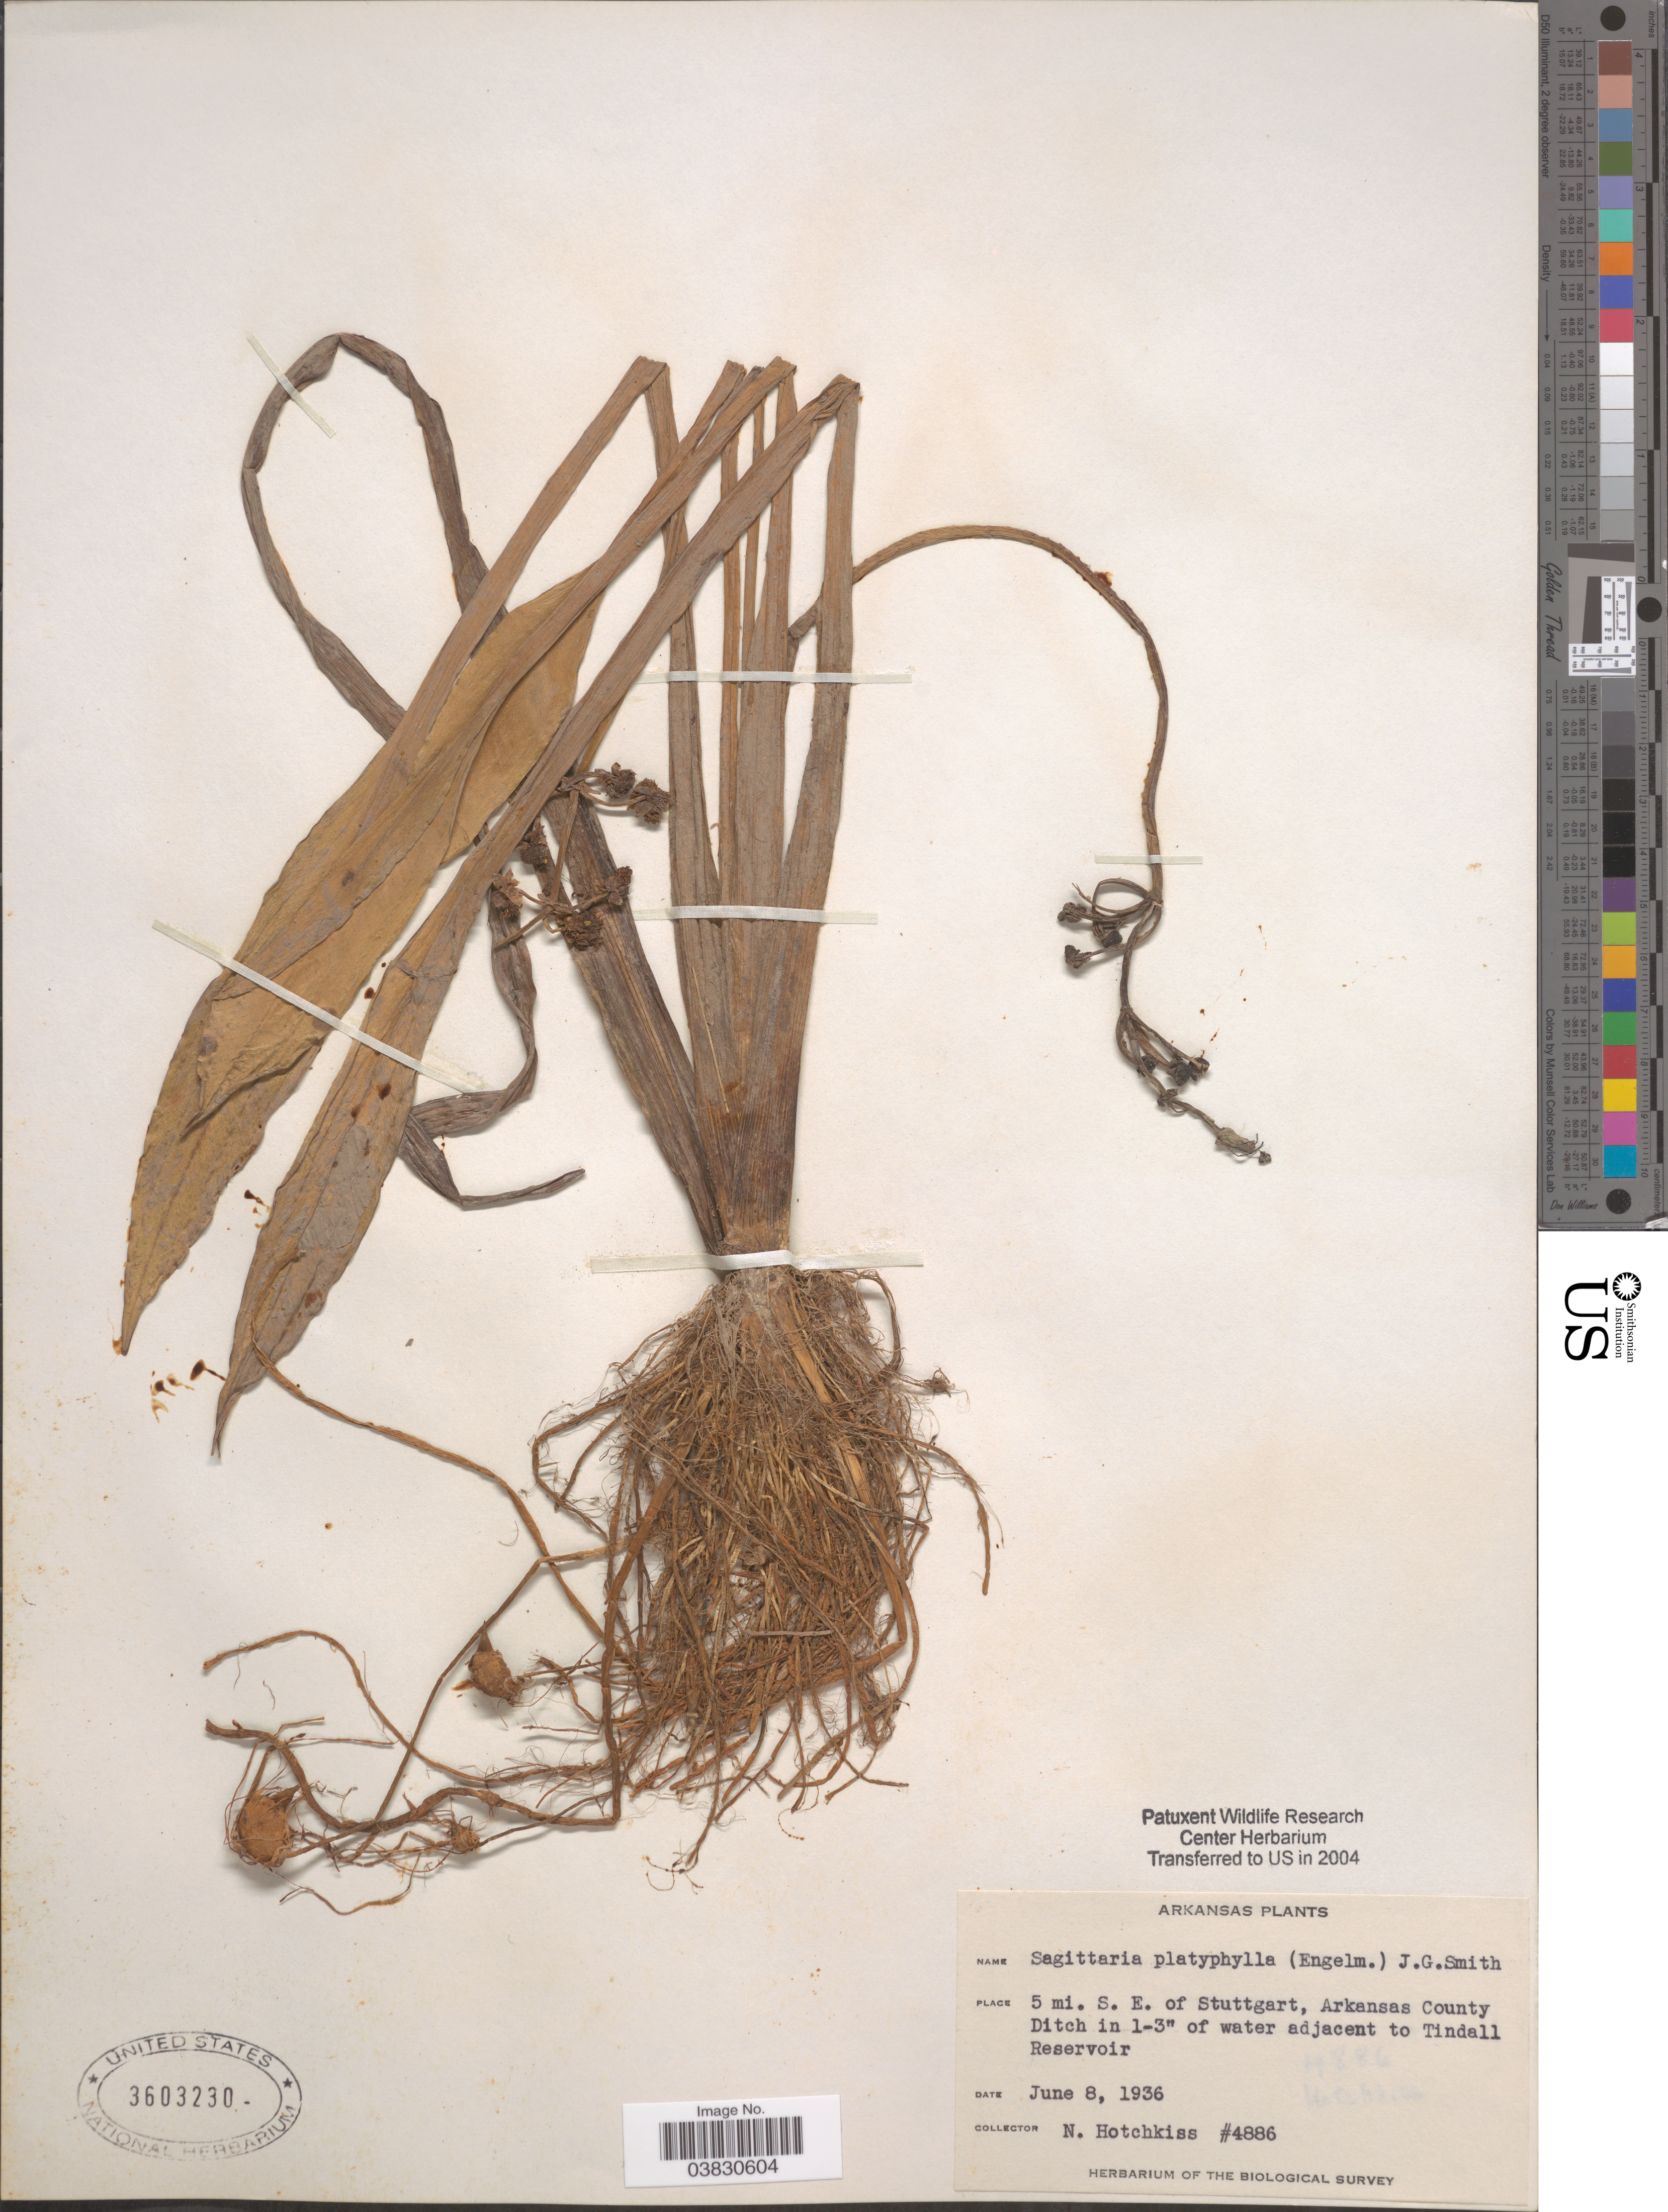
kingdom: Plantae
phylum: Tracheophyta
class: Liliopsida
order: Alismatales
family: Alismataceae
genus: Sagittaria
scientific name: Sagittaria platyphylla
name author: (Englem.) J.G. Sm.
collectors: N. Hotchkiss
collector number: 4886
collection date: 1936-06-08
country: United States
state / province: Arkansas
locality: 5 mi. S. E. of Stuttgart, Arkansas County Ditch in 1-3' of water adjacent to Tindall Reservoir.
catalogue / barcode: US 3603230